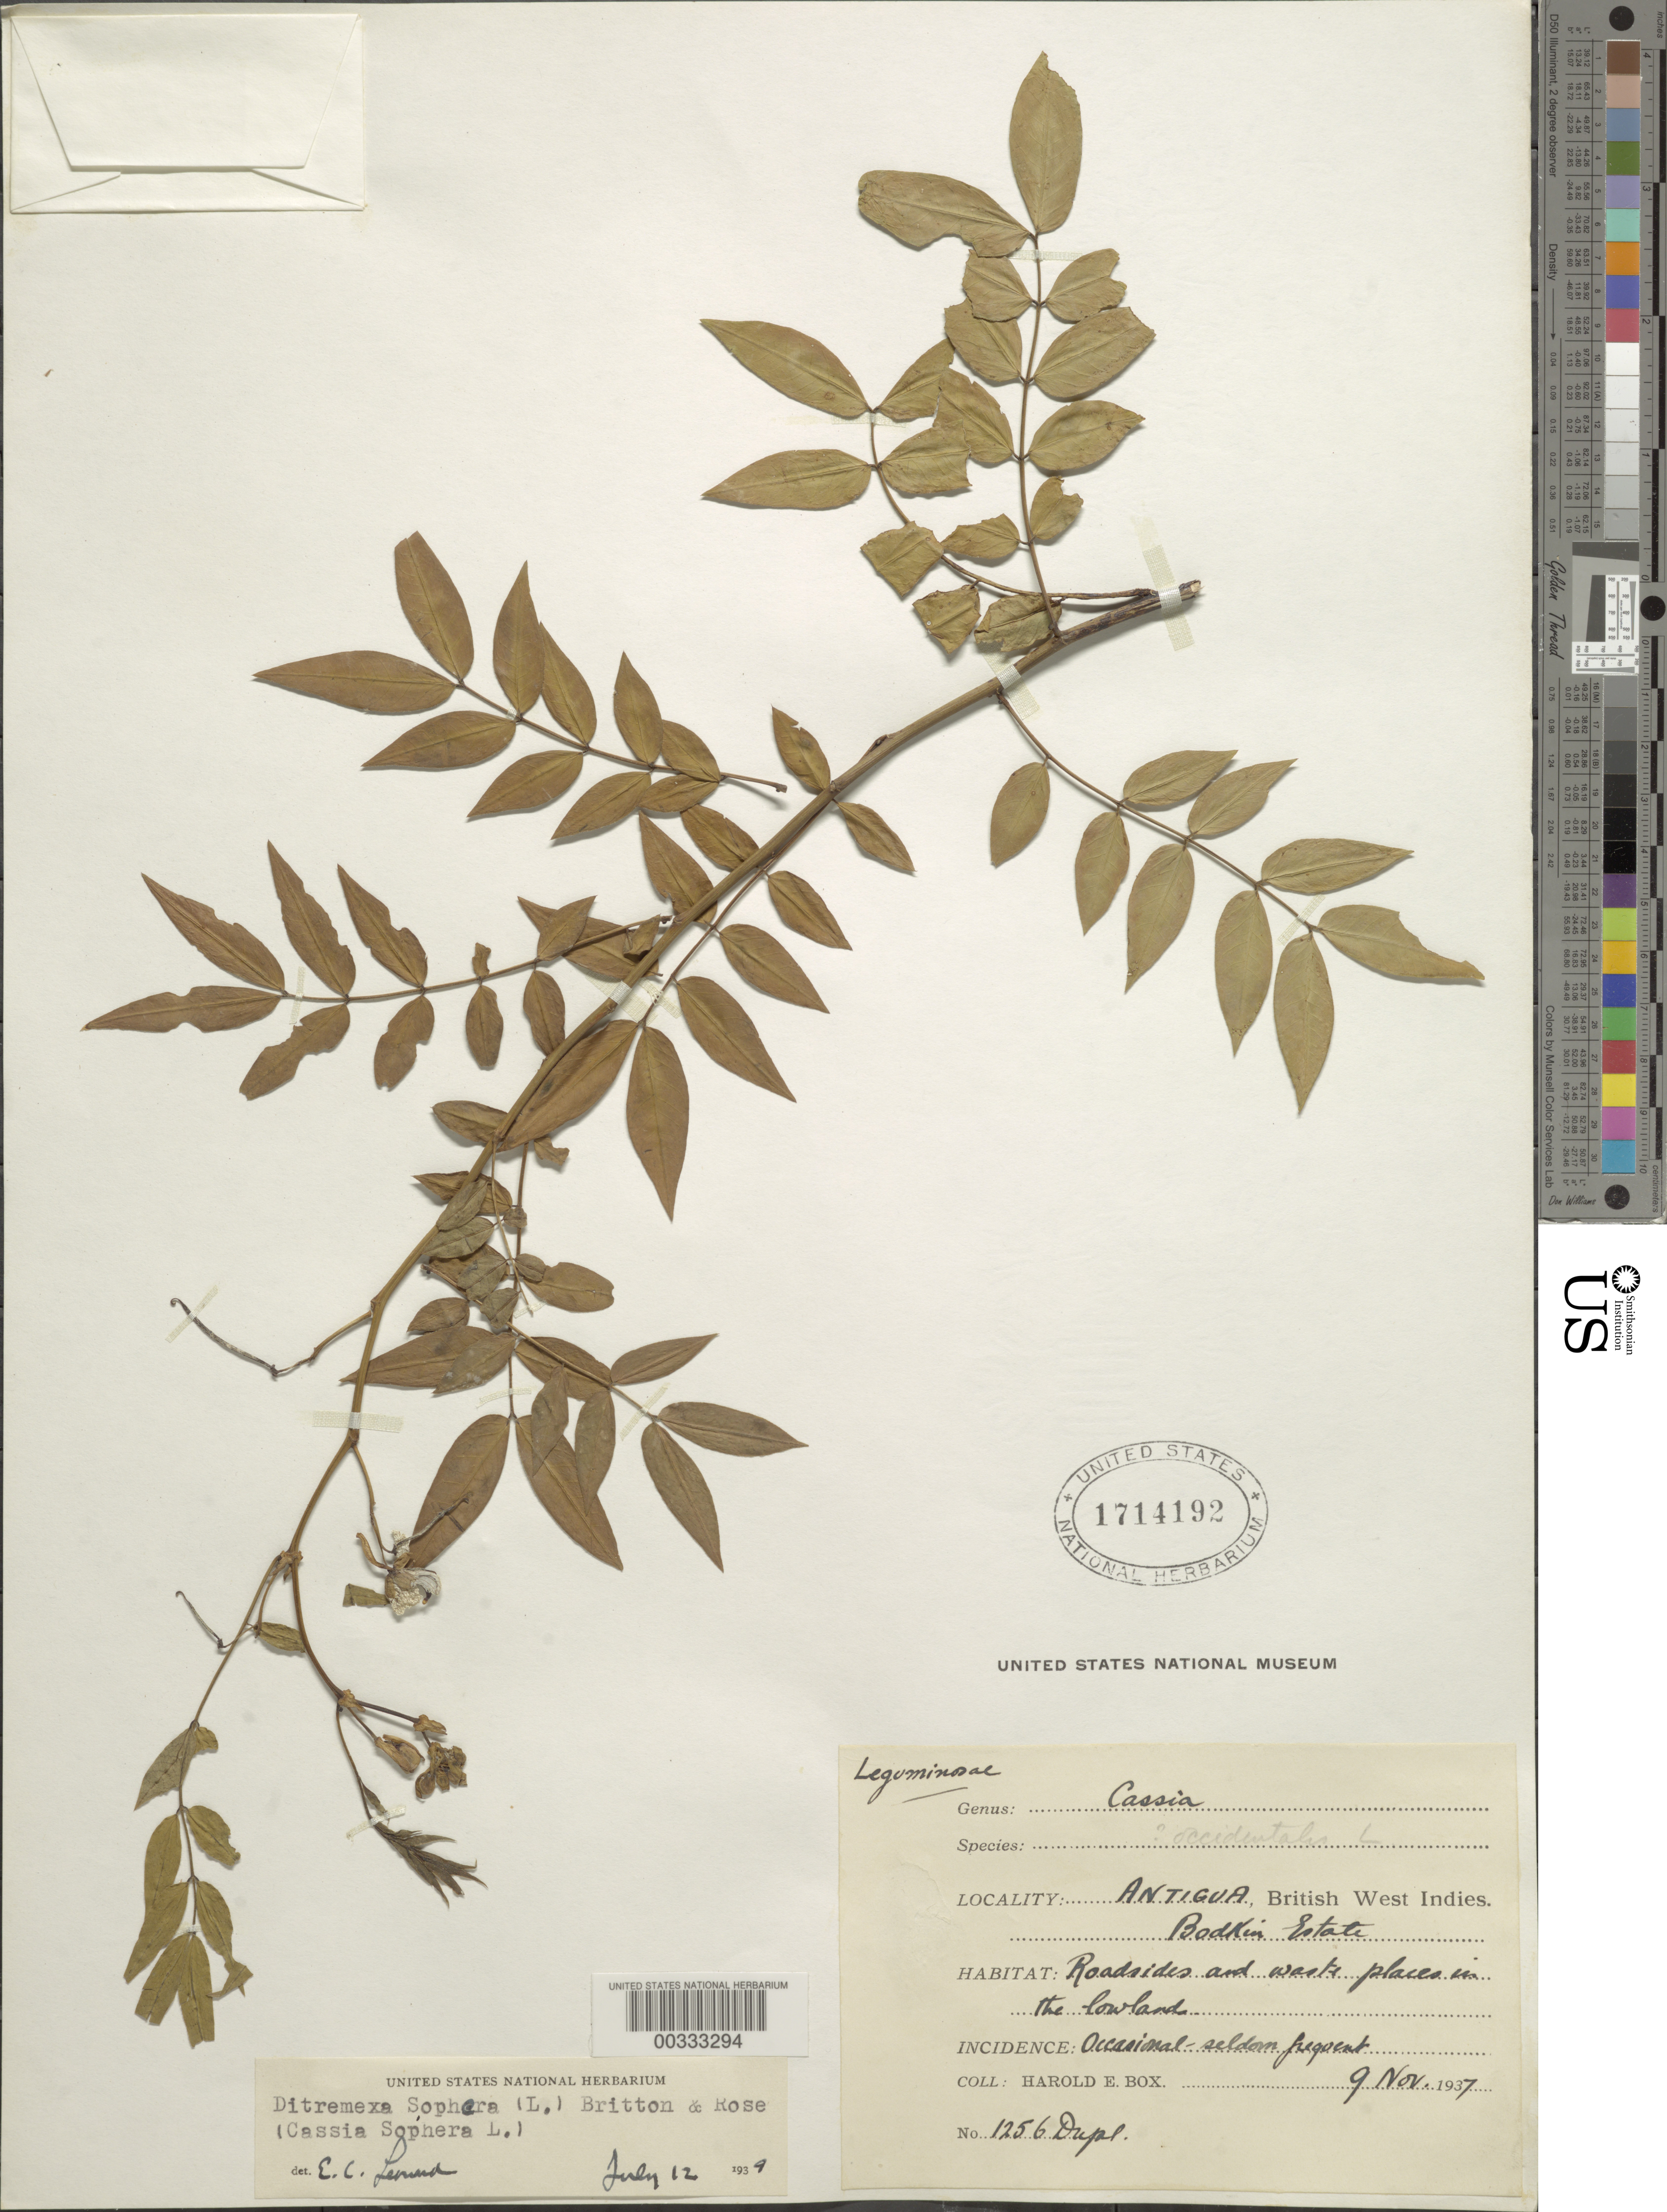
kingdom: Plantae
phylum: Tracheophyta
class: Magnoliopsida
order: Fabales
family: Fabaceae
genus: Senna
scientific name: Senna sophera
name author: (L.) Roxb.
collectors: H. E. Box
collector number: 1256 Dupl.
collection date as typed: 09 Nov 1937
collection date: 1937-11-09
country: Antigua and Barbuda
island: Antigua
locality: Bodkin Estate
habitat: Roadsides and waste places in lowland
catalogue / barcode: US 1714192